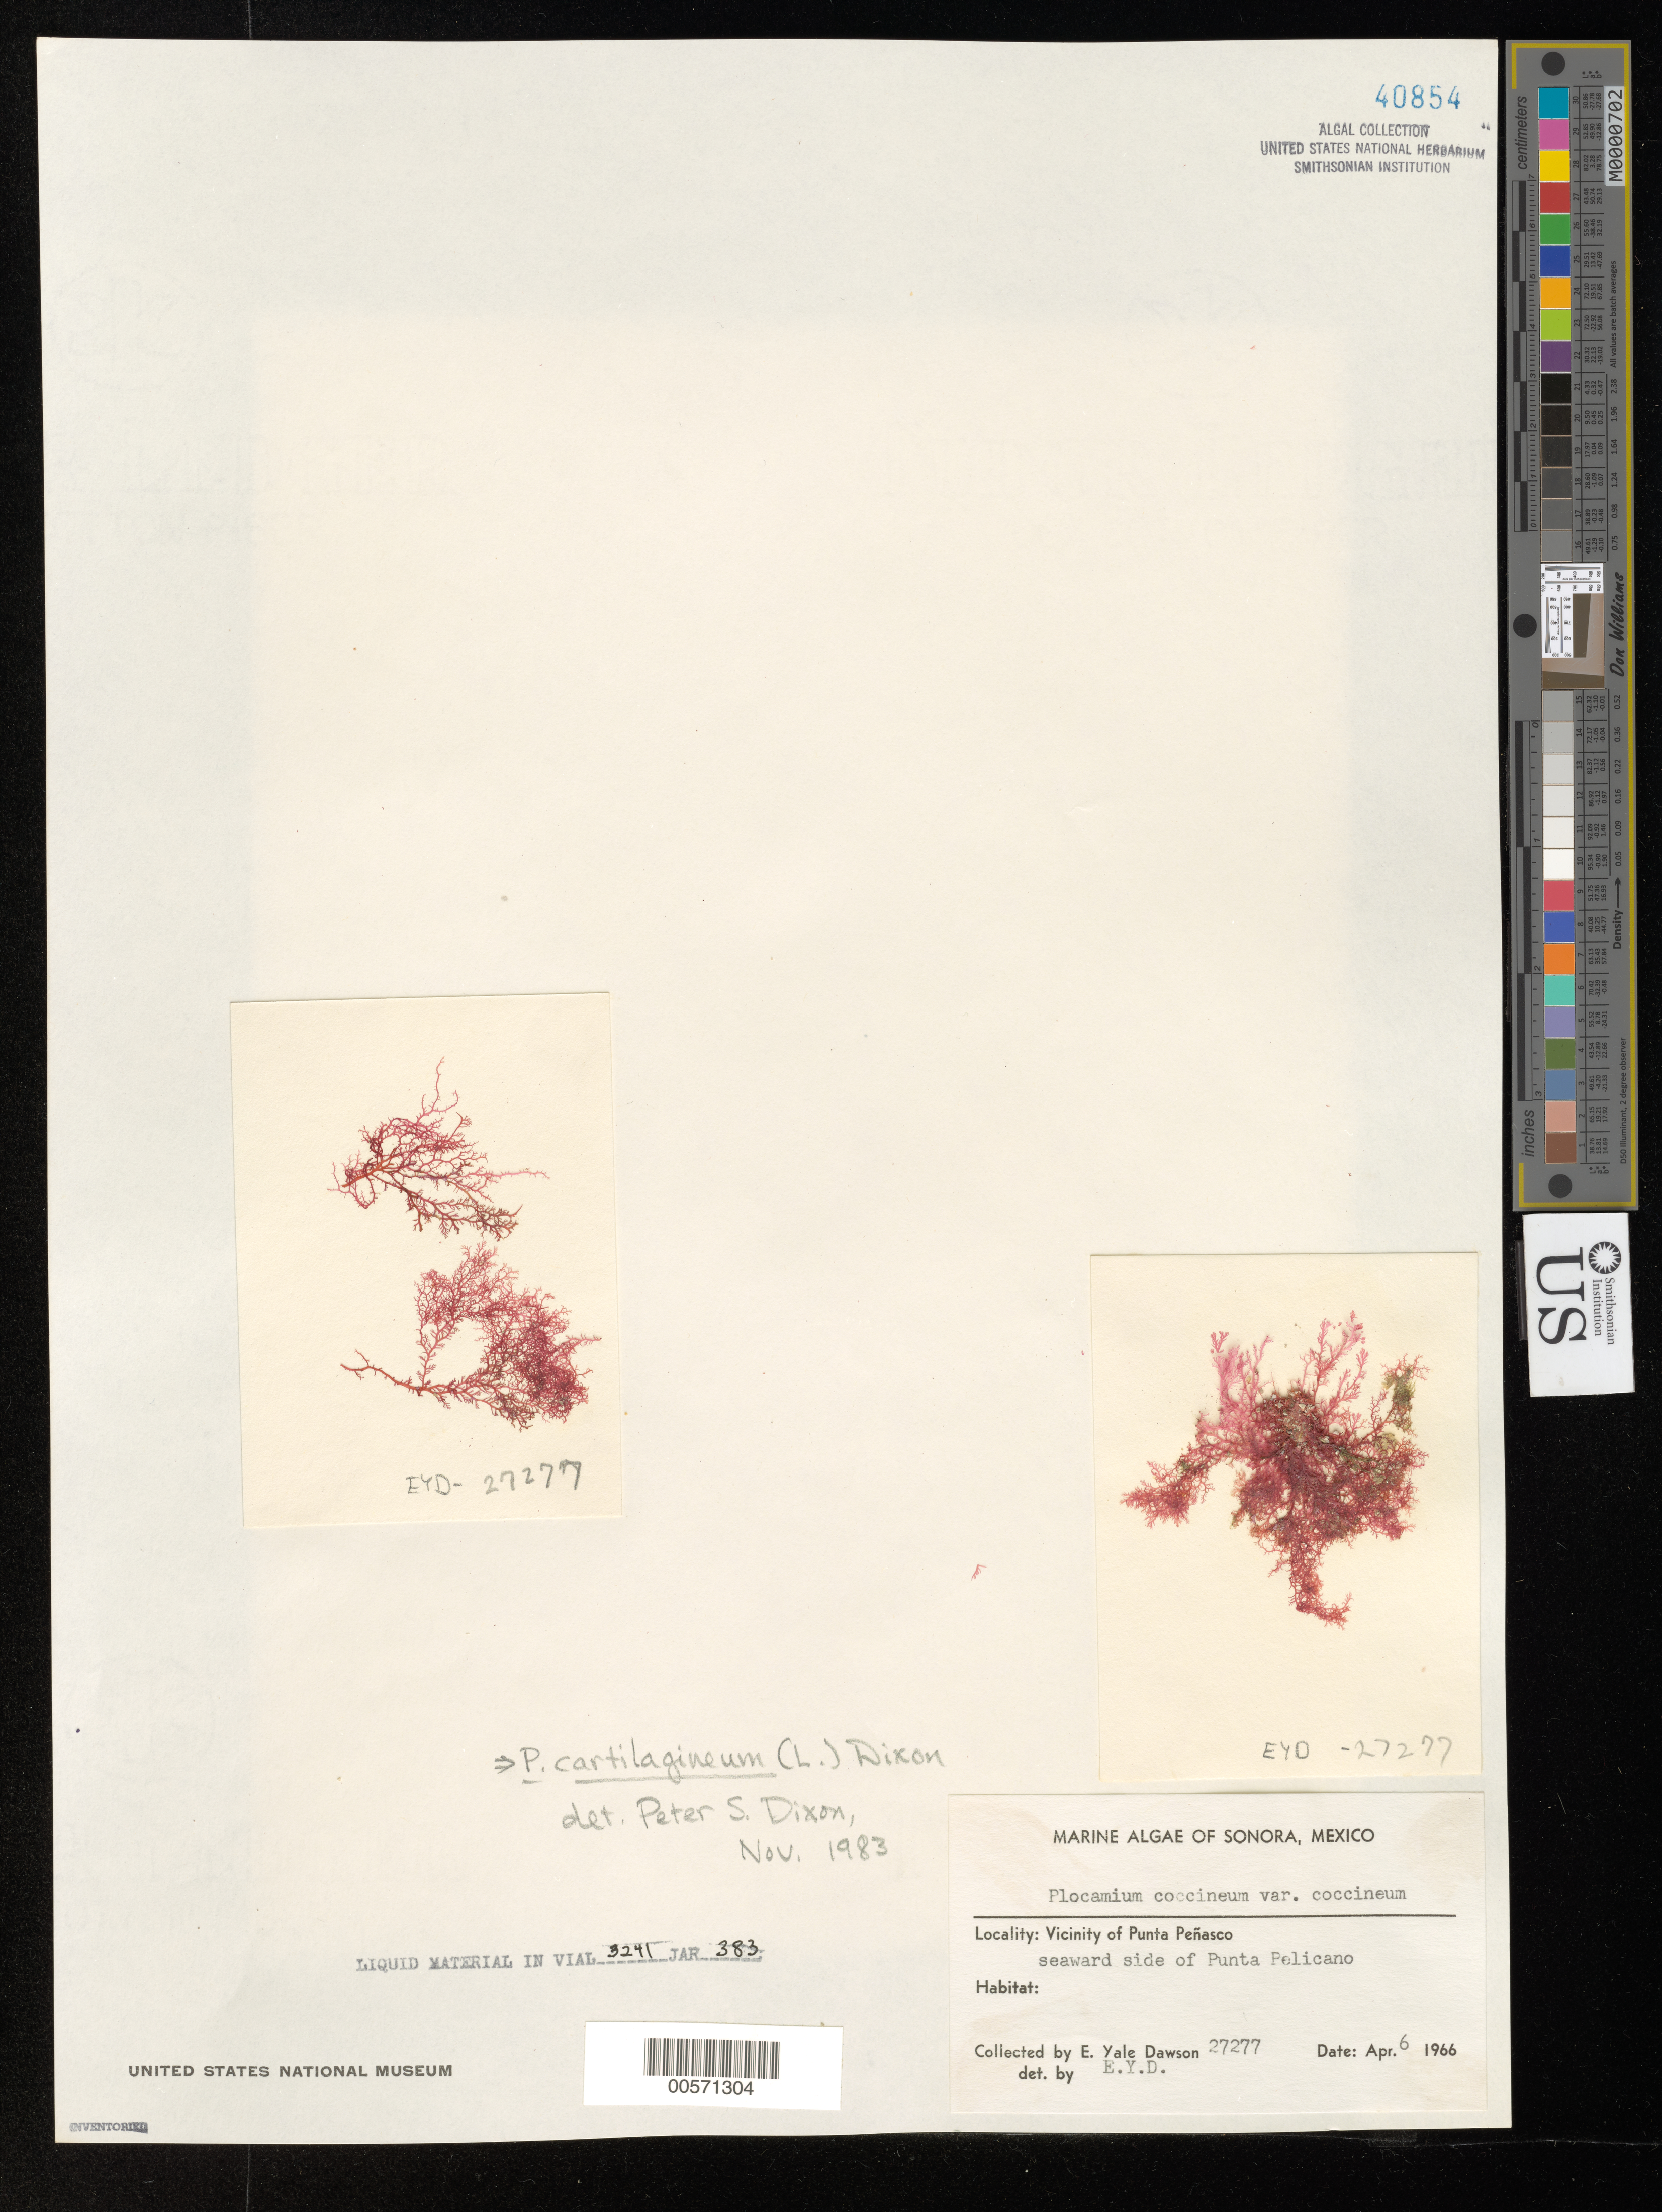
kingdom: Plantae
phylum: Rhodophyta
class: Florideophyceae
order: Plocamiales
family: Plocamiaceae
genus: Plocamium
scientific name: Plocamium cartilagineum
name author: (L.) P.S. Dixon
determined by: Dixon, P. S.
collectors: E. Y. Dawson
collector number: EYD 27277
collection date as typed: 06 Apr 1966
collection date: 1966-04-06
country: Mexico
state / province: Sonora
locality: Punta Pelicano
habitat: seaward side of Punta Pelicano.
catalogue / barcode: US 40854